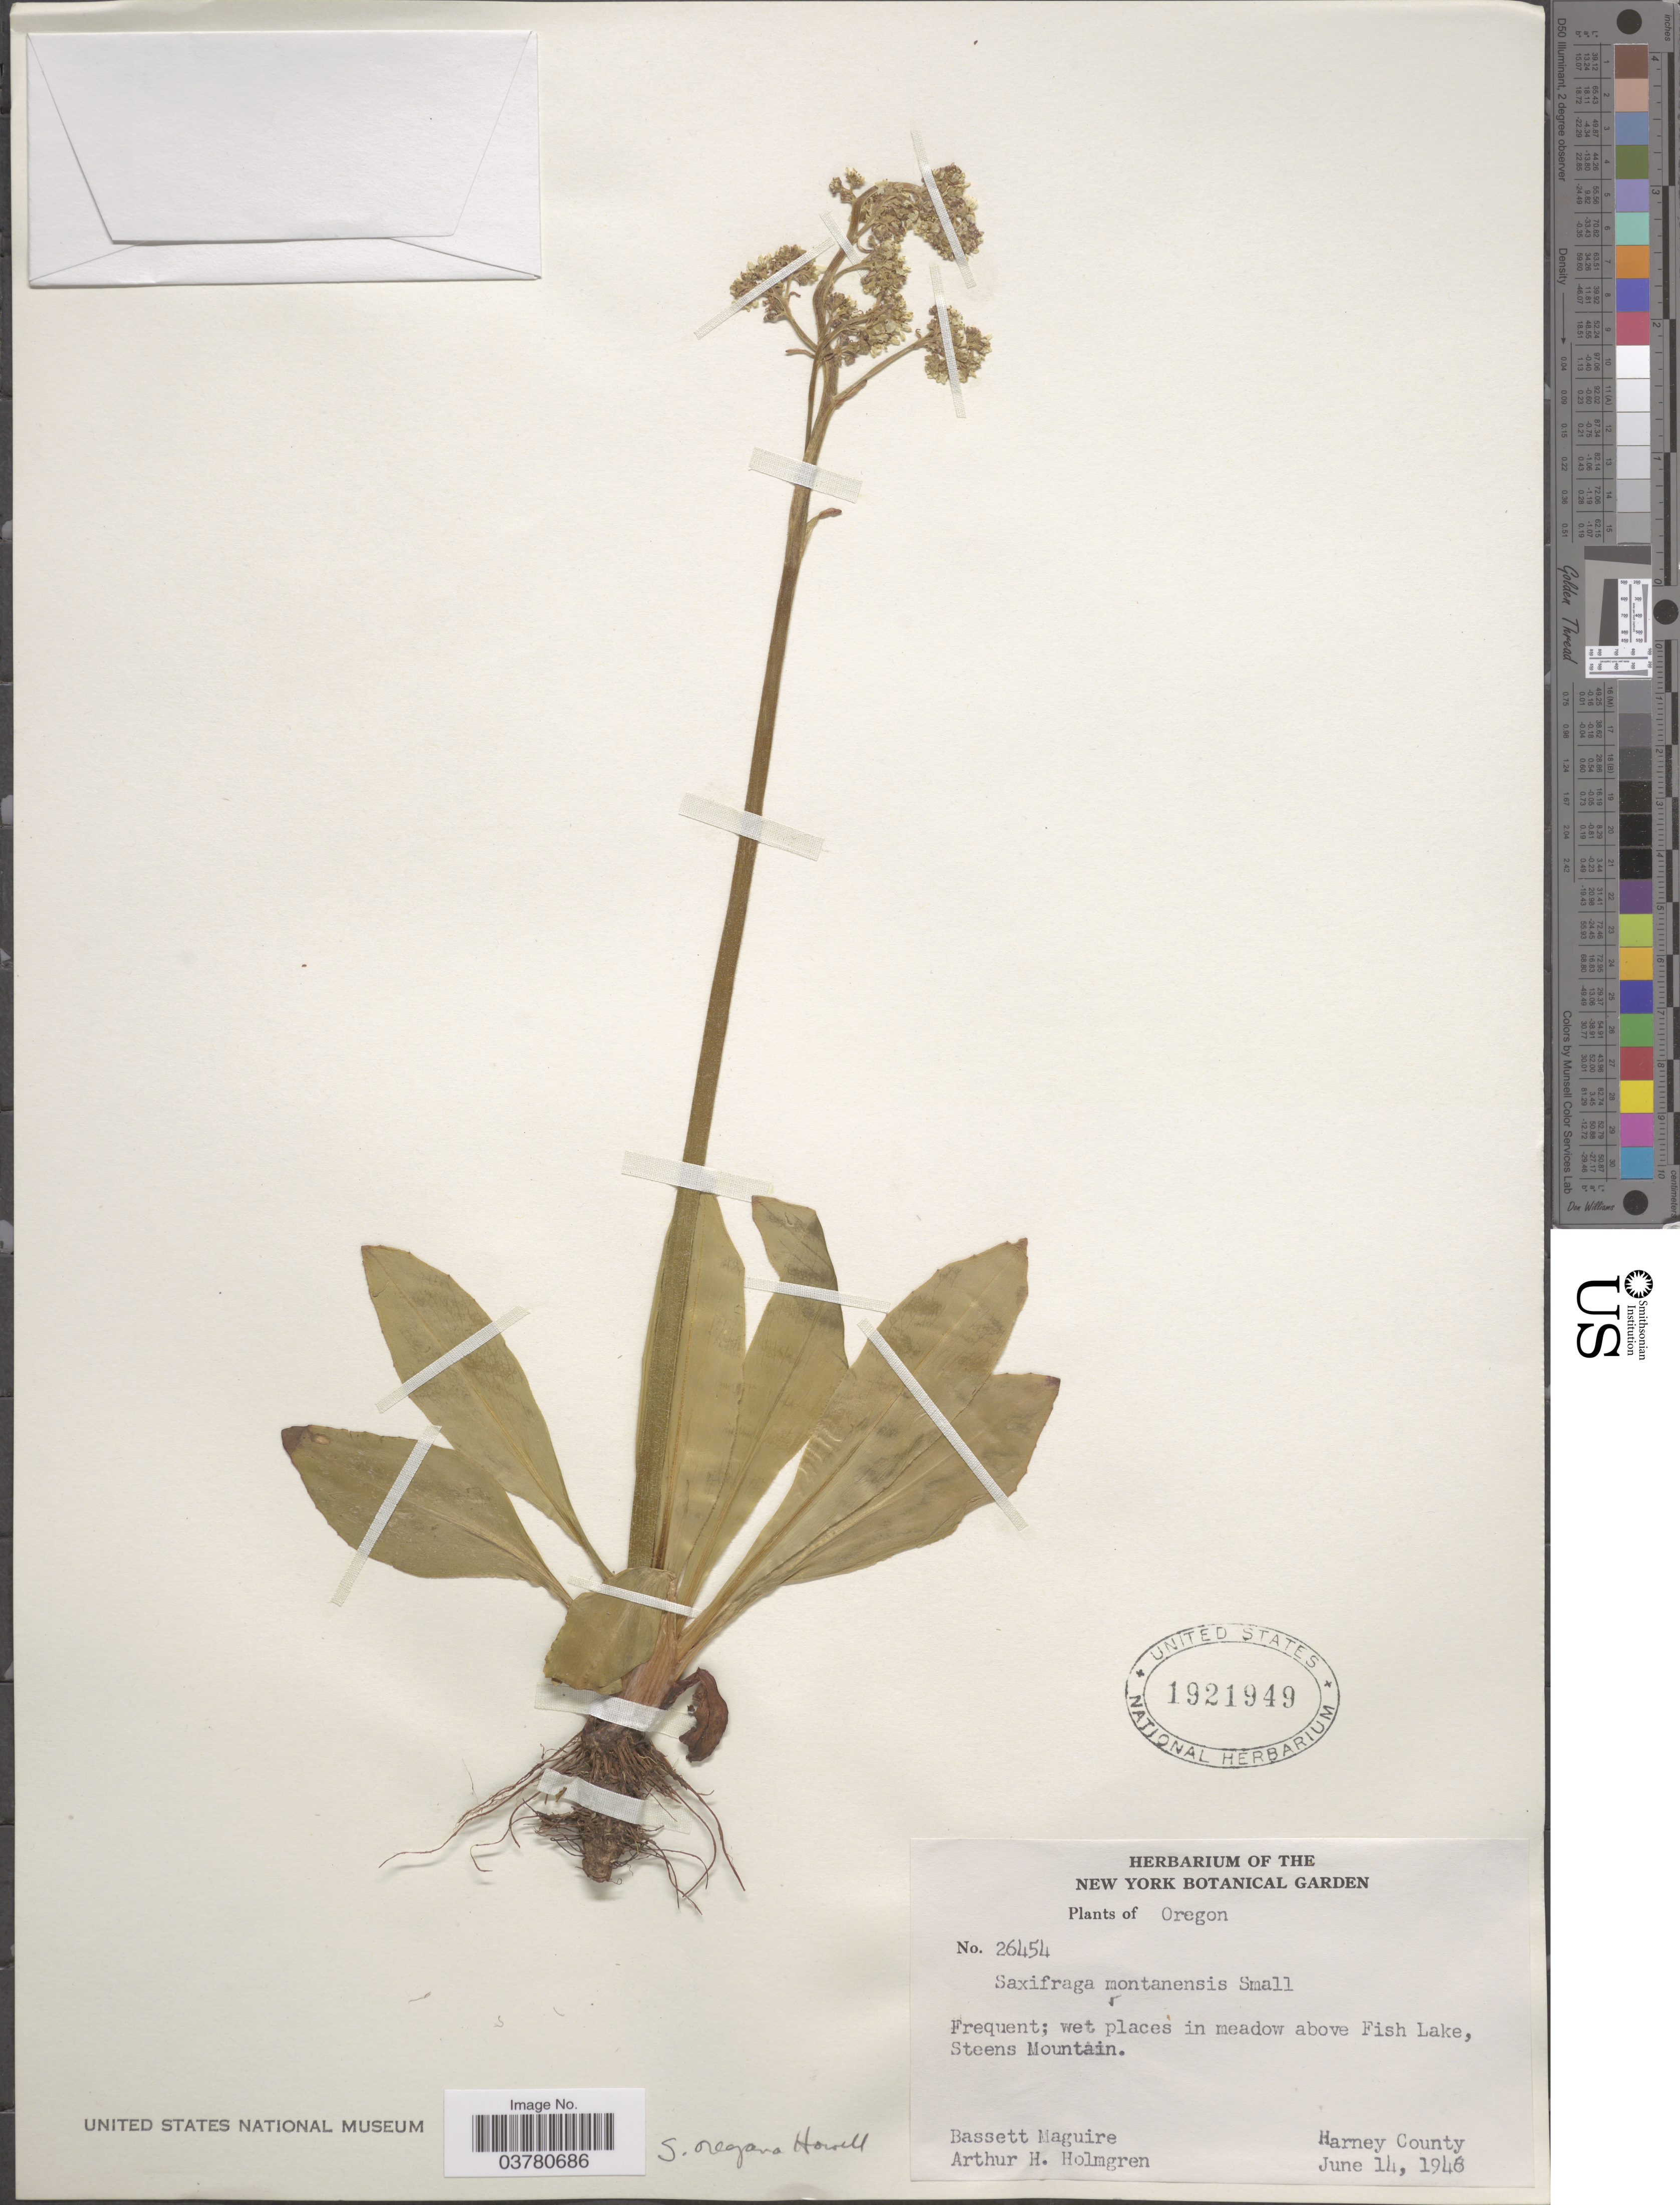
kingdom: Plantae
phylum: Tracheophyta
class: Magnoliopsida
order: Saxifragales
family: Saxifragaceae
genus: Micranthes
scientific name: Micranthes oregana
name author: (Howell) Small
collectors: B. Maguire & A. H. Holmgren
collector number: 26454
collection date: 1948-06-14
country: United States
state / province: Oregon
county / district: Harney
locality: Frequent; wet places in meadow above Fish Lake, Steens Mountain. Harney County.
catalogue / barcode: US 1921949